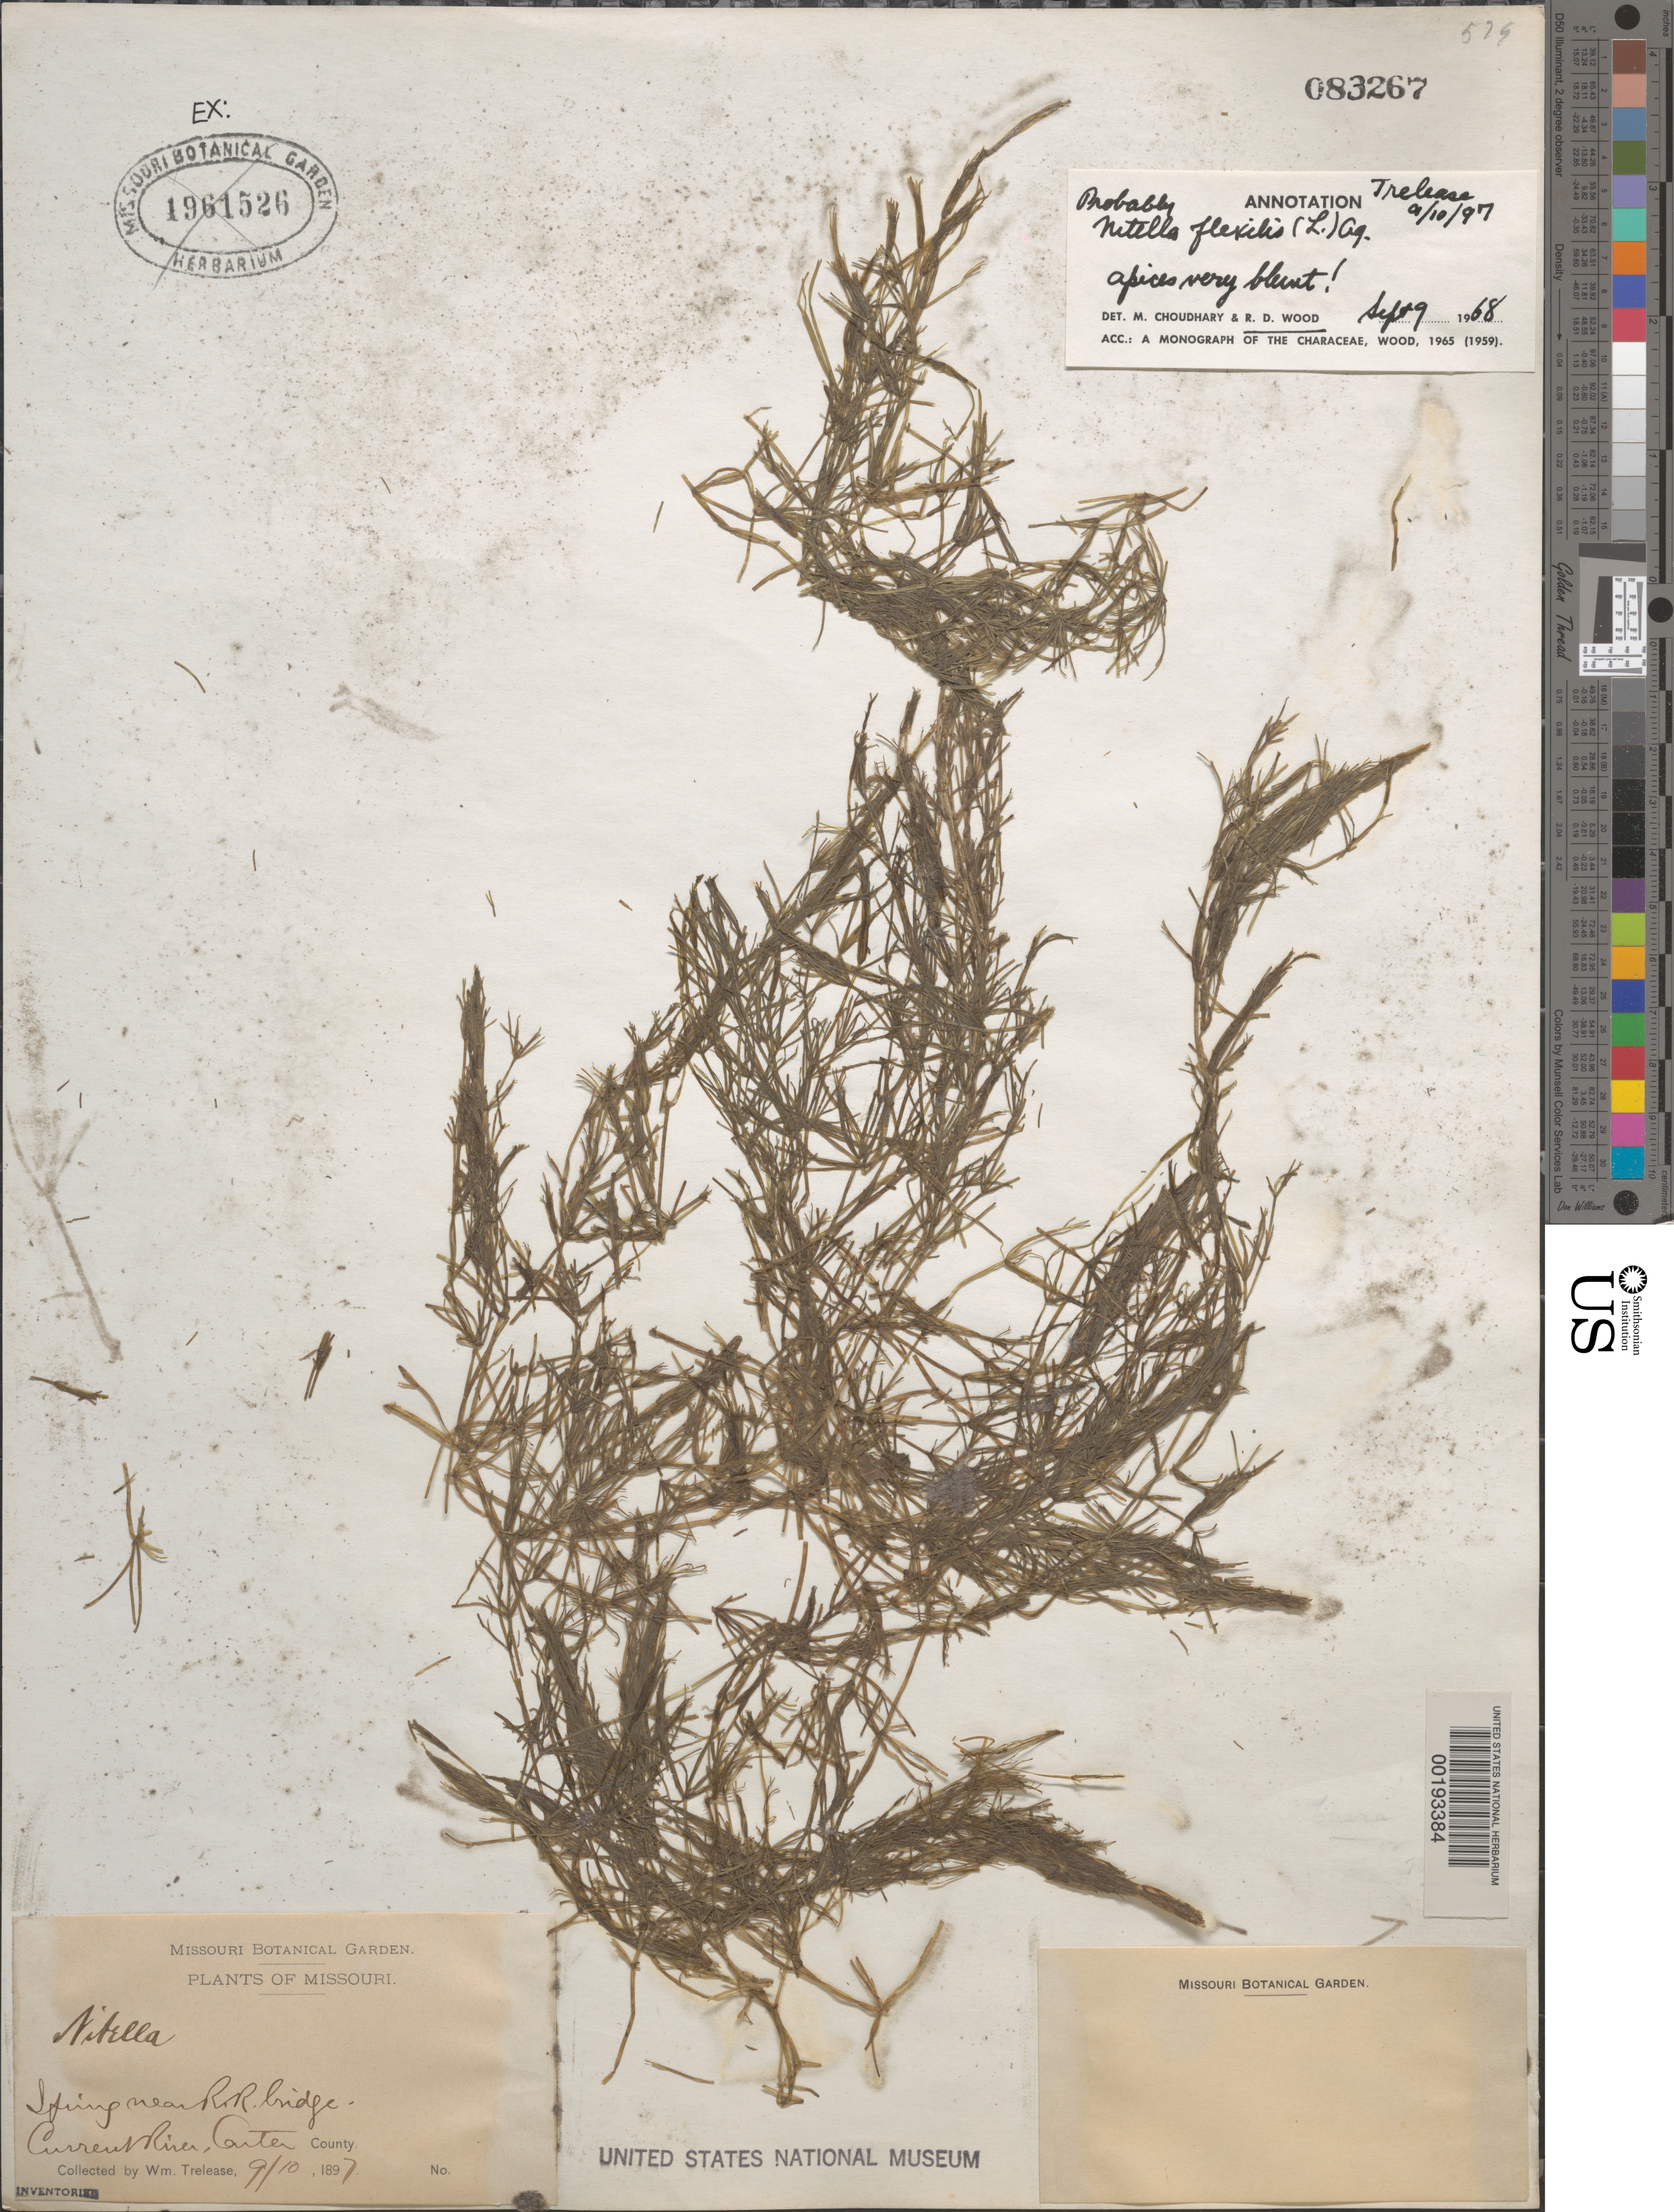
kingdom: Plantae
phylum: Charophyta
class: Charophyceae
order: Charales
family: Characeae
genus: Nitella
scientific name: Nitella flexilis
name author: (L.) C. Agardh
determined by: Wood, R. D.; Choudhary, M. C.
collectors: W. Trelease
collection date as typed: Sept. 10, 1897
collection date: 1897-09-10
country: United States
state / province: Missouri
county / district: Carter County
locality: Current River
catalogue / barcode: US 83267